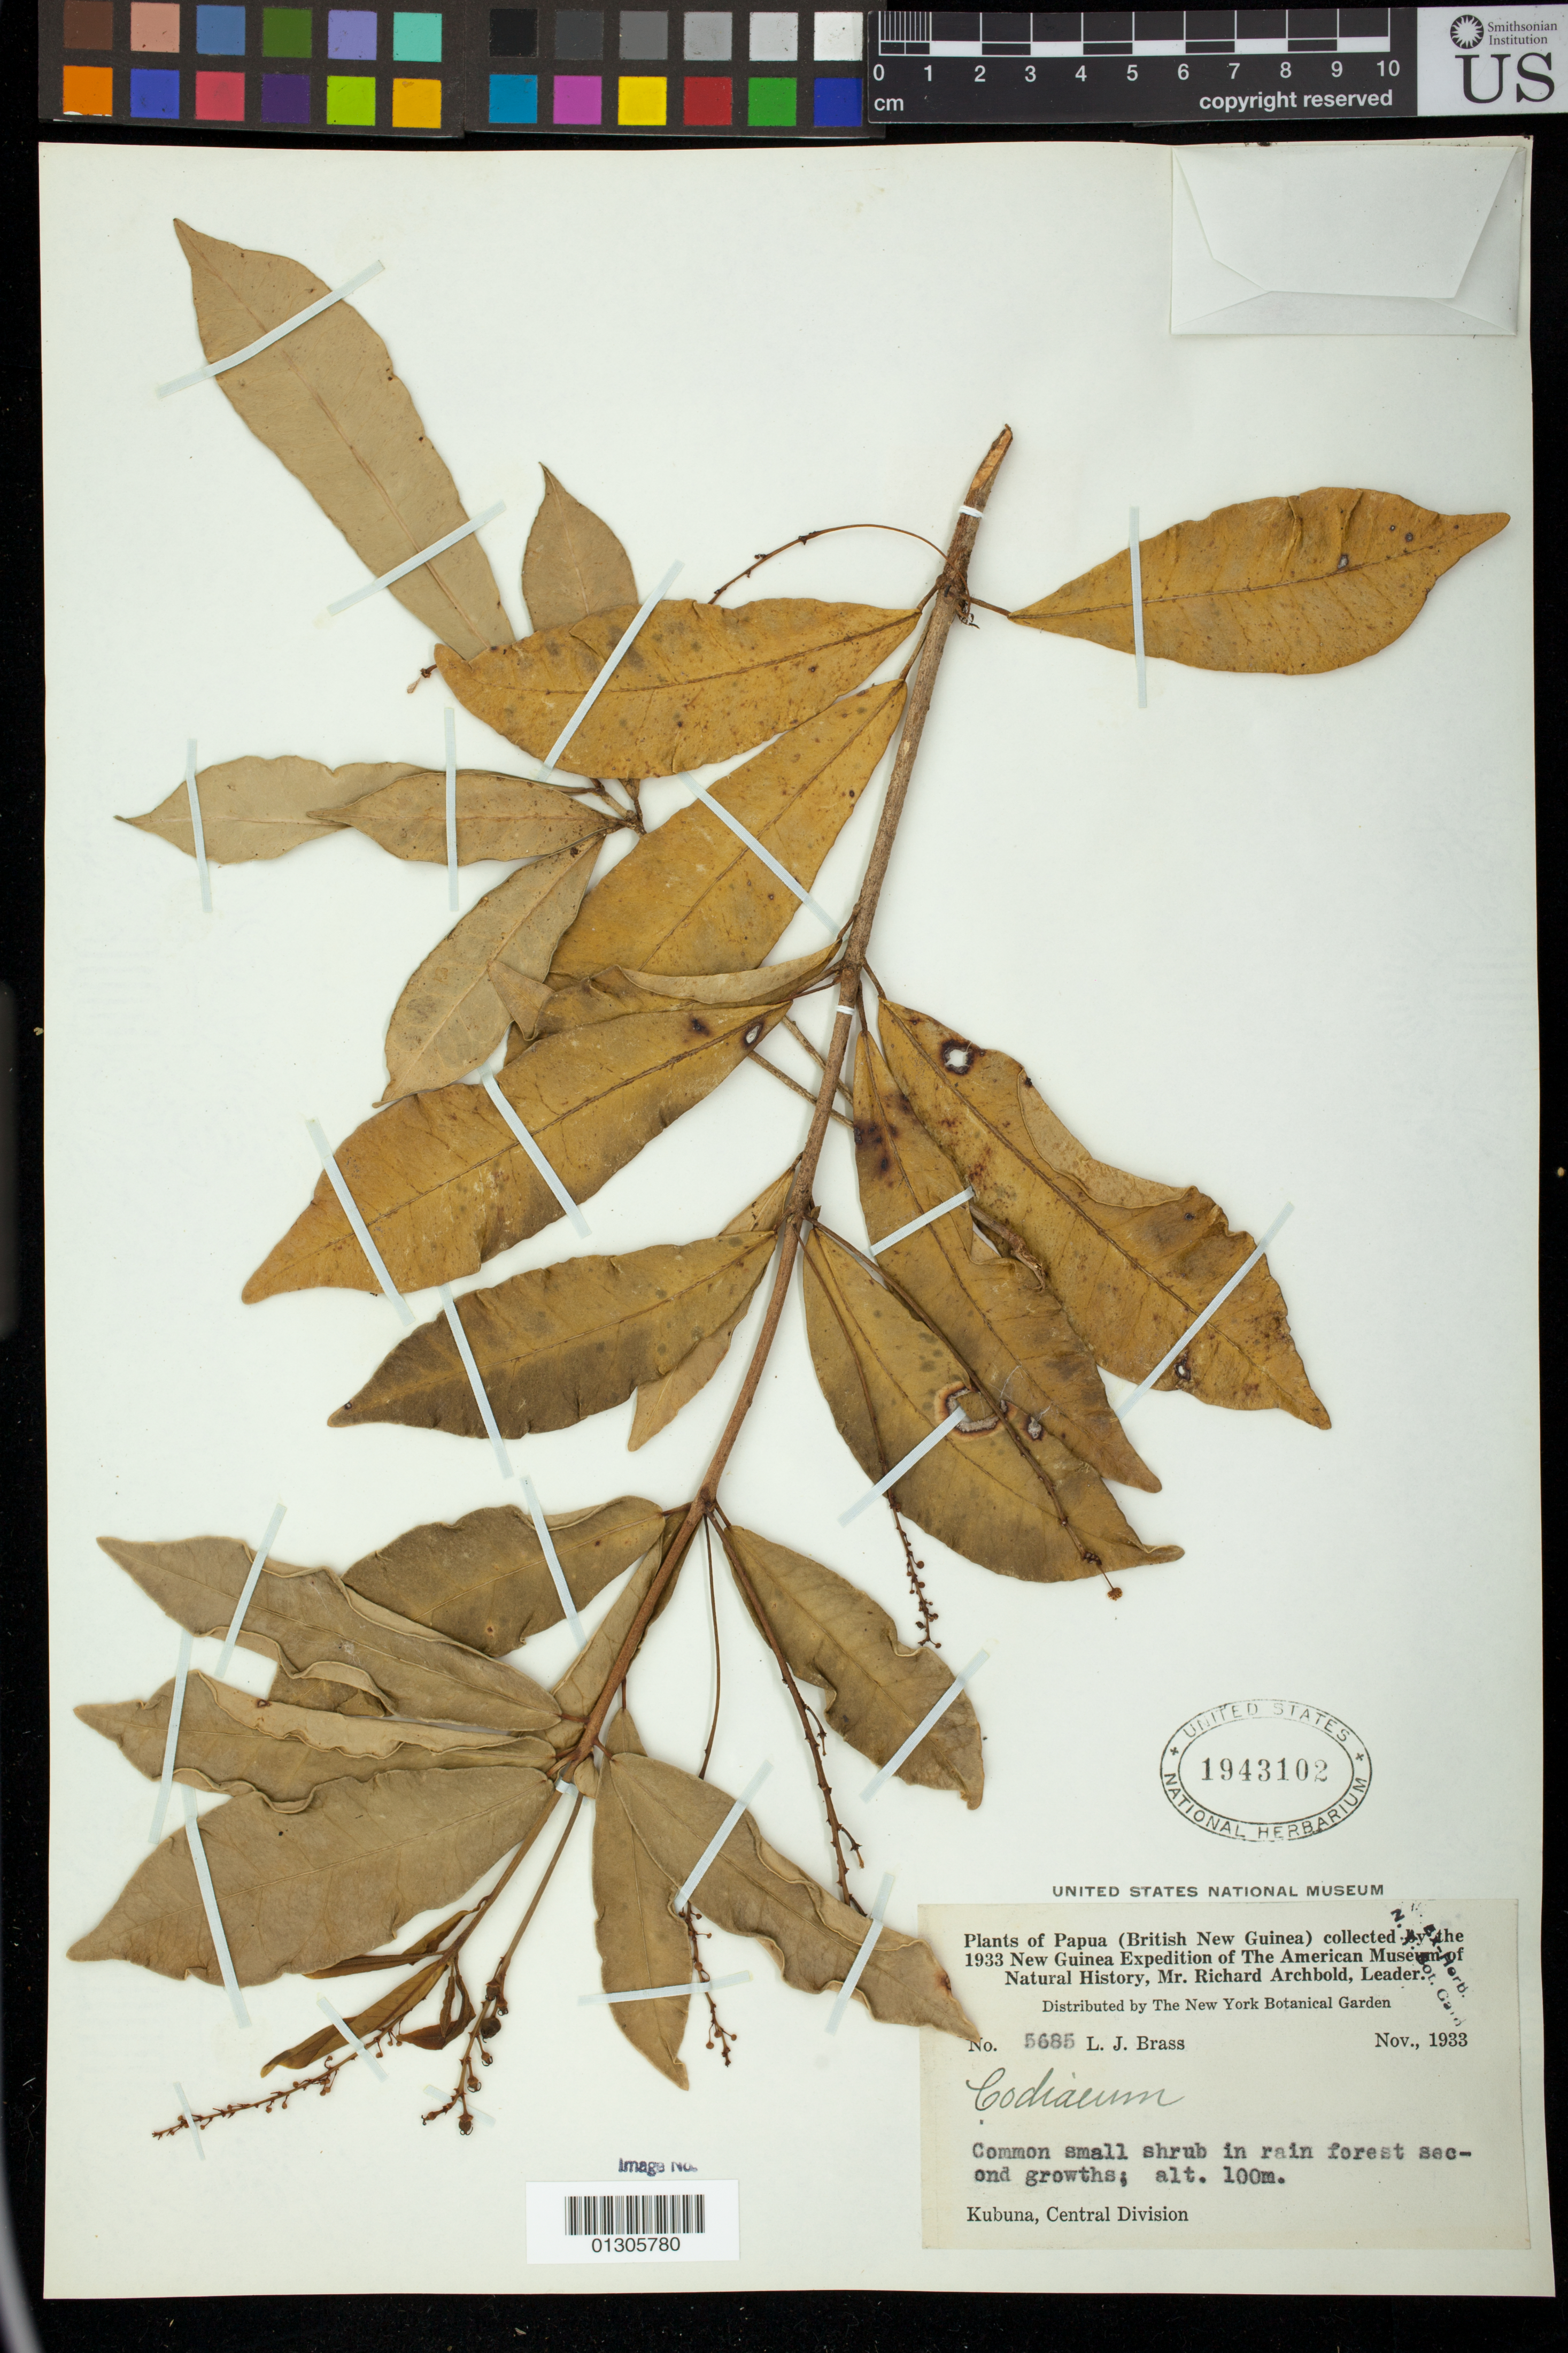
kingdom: Plantae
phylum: Tracheophyta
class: Magnoliopsida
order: Malpighiales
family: Euphorbiaceae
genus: Codiaeum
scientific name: Codiaeum sp.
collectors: L. J. Brass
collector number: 5685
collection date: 1933-11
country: Papua New Guinea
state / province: Central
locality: Kubuna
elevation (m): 100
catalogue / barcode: US 1943102